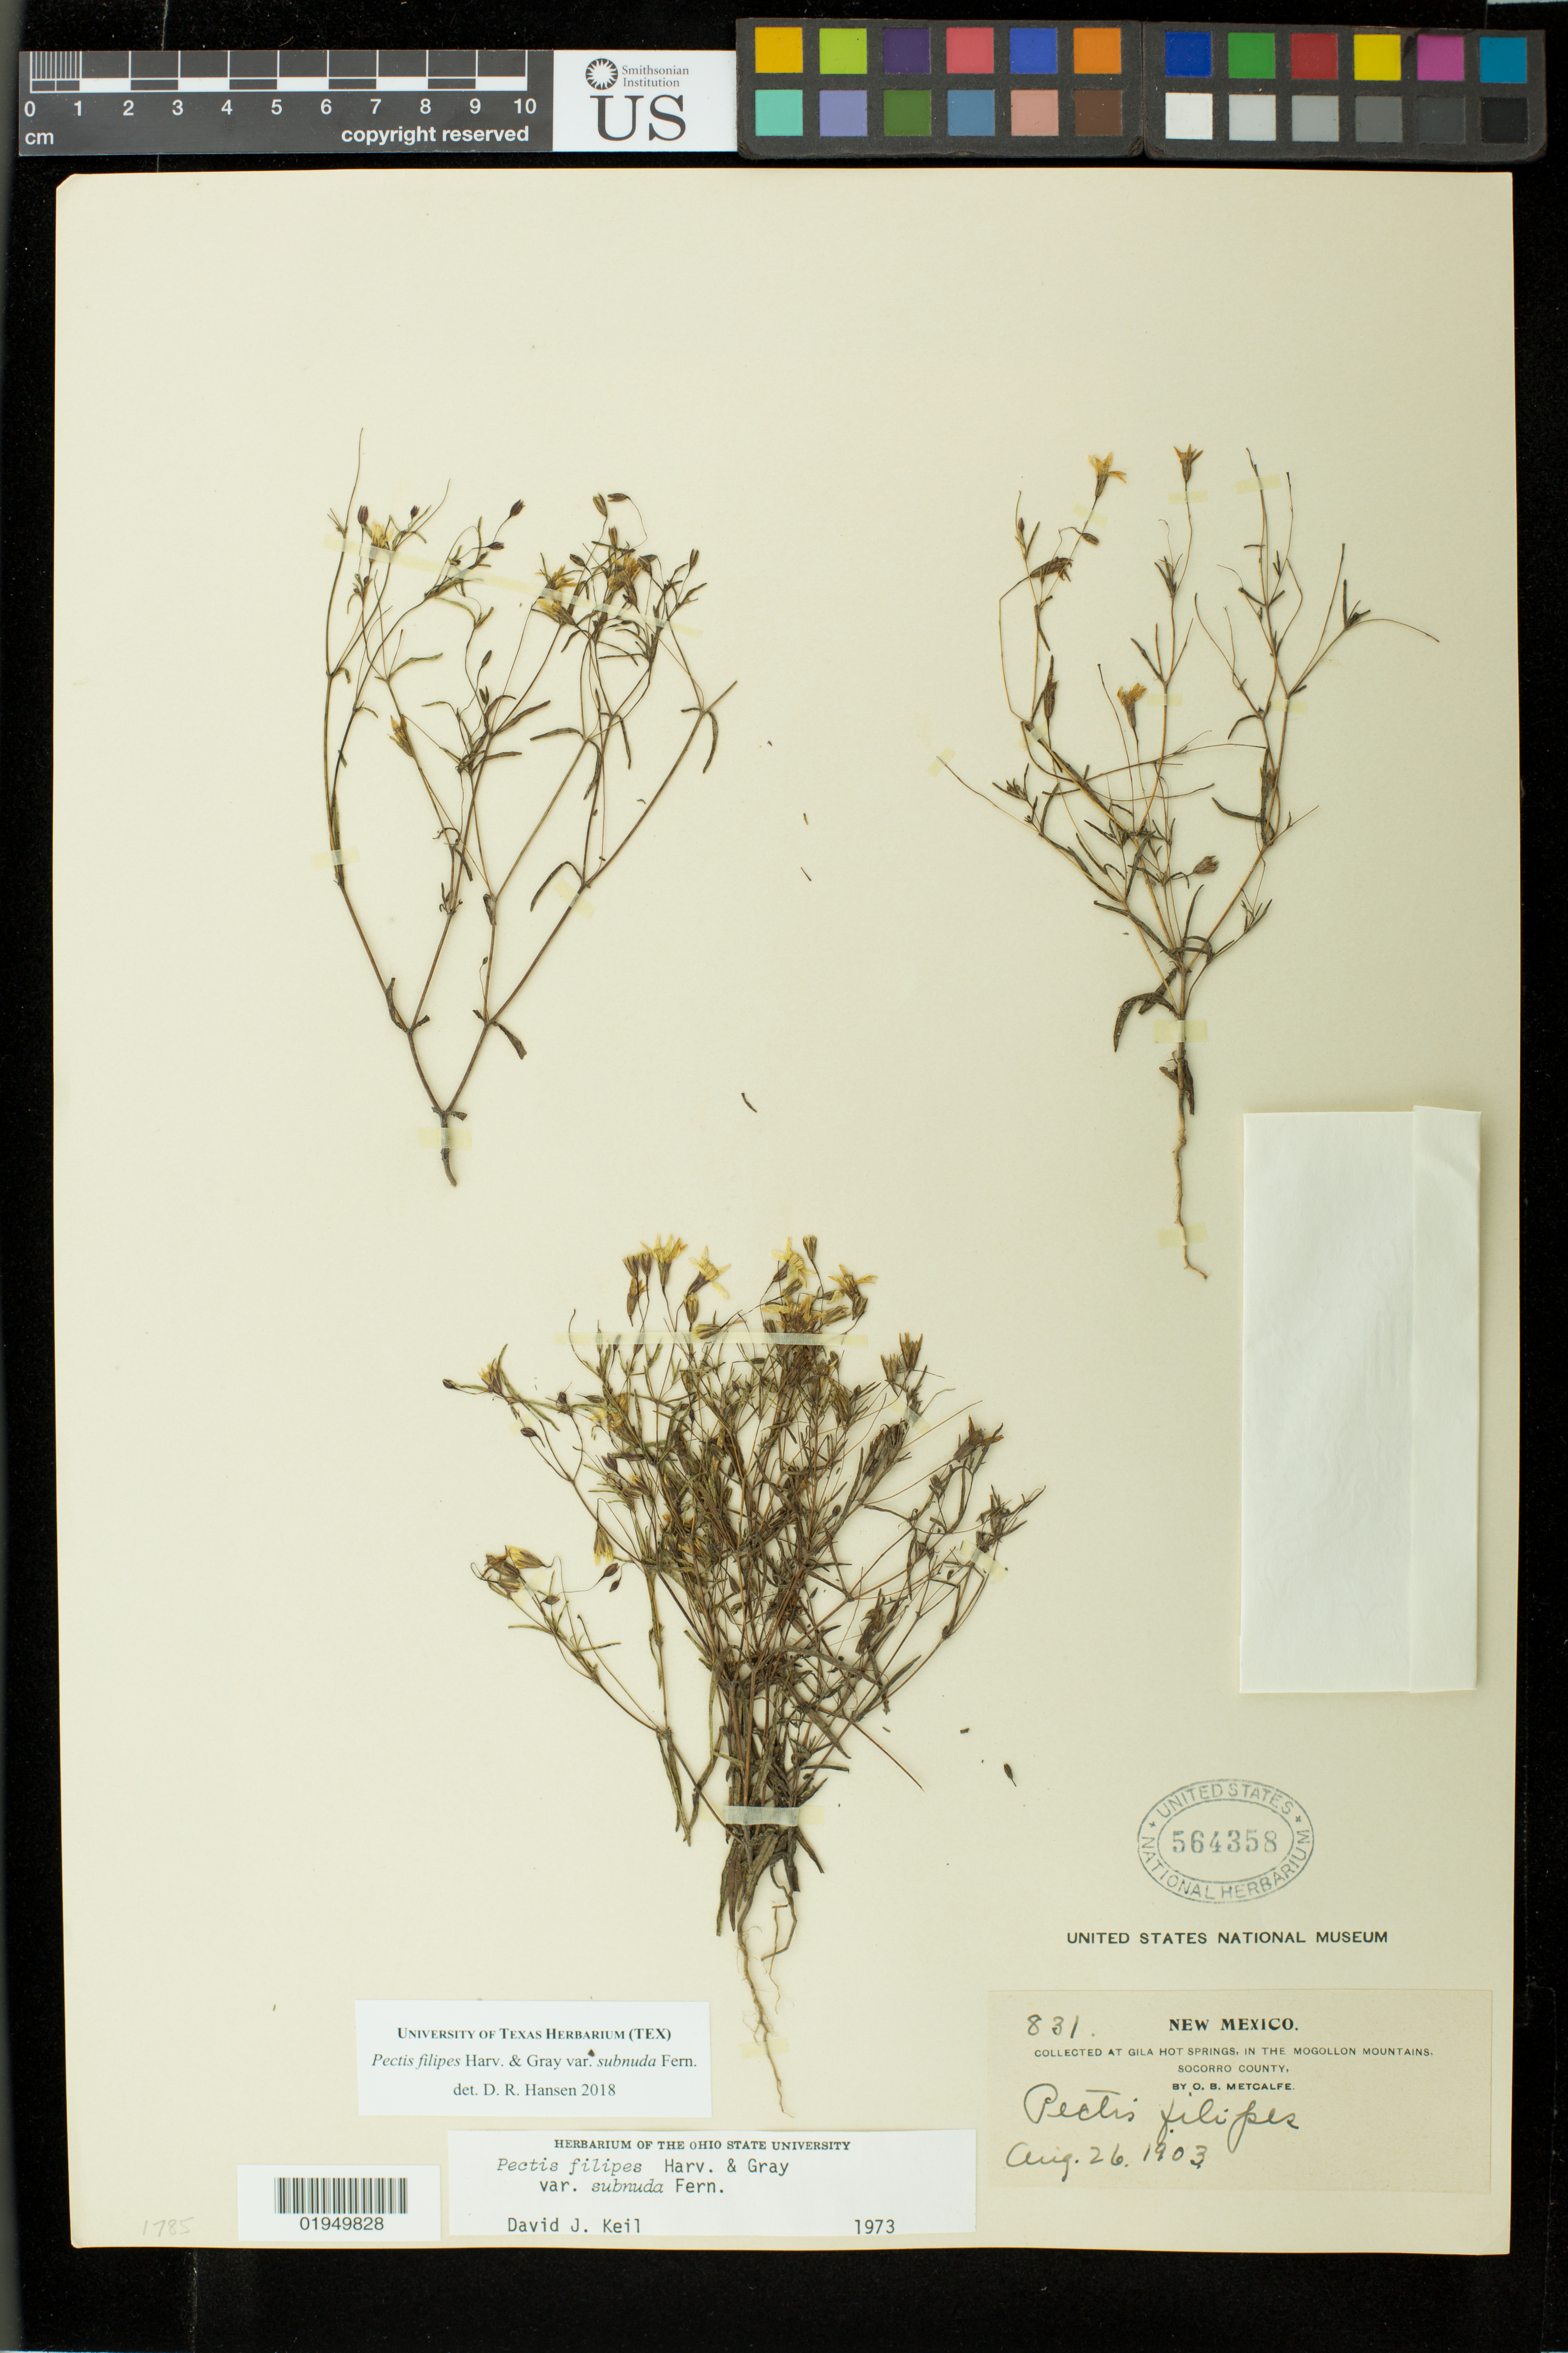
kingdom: Plantae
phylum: Tracheophyta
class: Magnoliopsida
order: Asterales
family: Asteraceae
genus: Pectis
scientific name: Pectis filipes var. subnuda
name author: Fernald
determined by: Hansen, D. R.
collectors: O. B. Metcalfe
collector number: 831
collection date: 1903-08-26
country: United States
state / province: New Mexico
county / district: Socorro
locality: Collected at Gila Hot Springs, in the Mogollon Mountains.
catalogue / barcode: US 564358